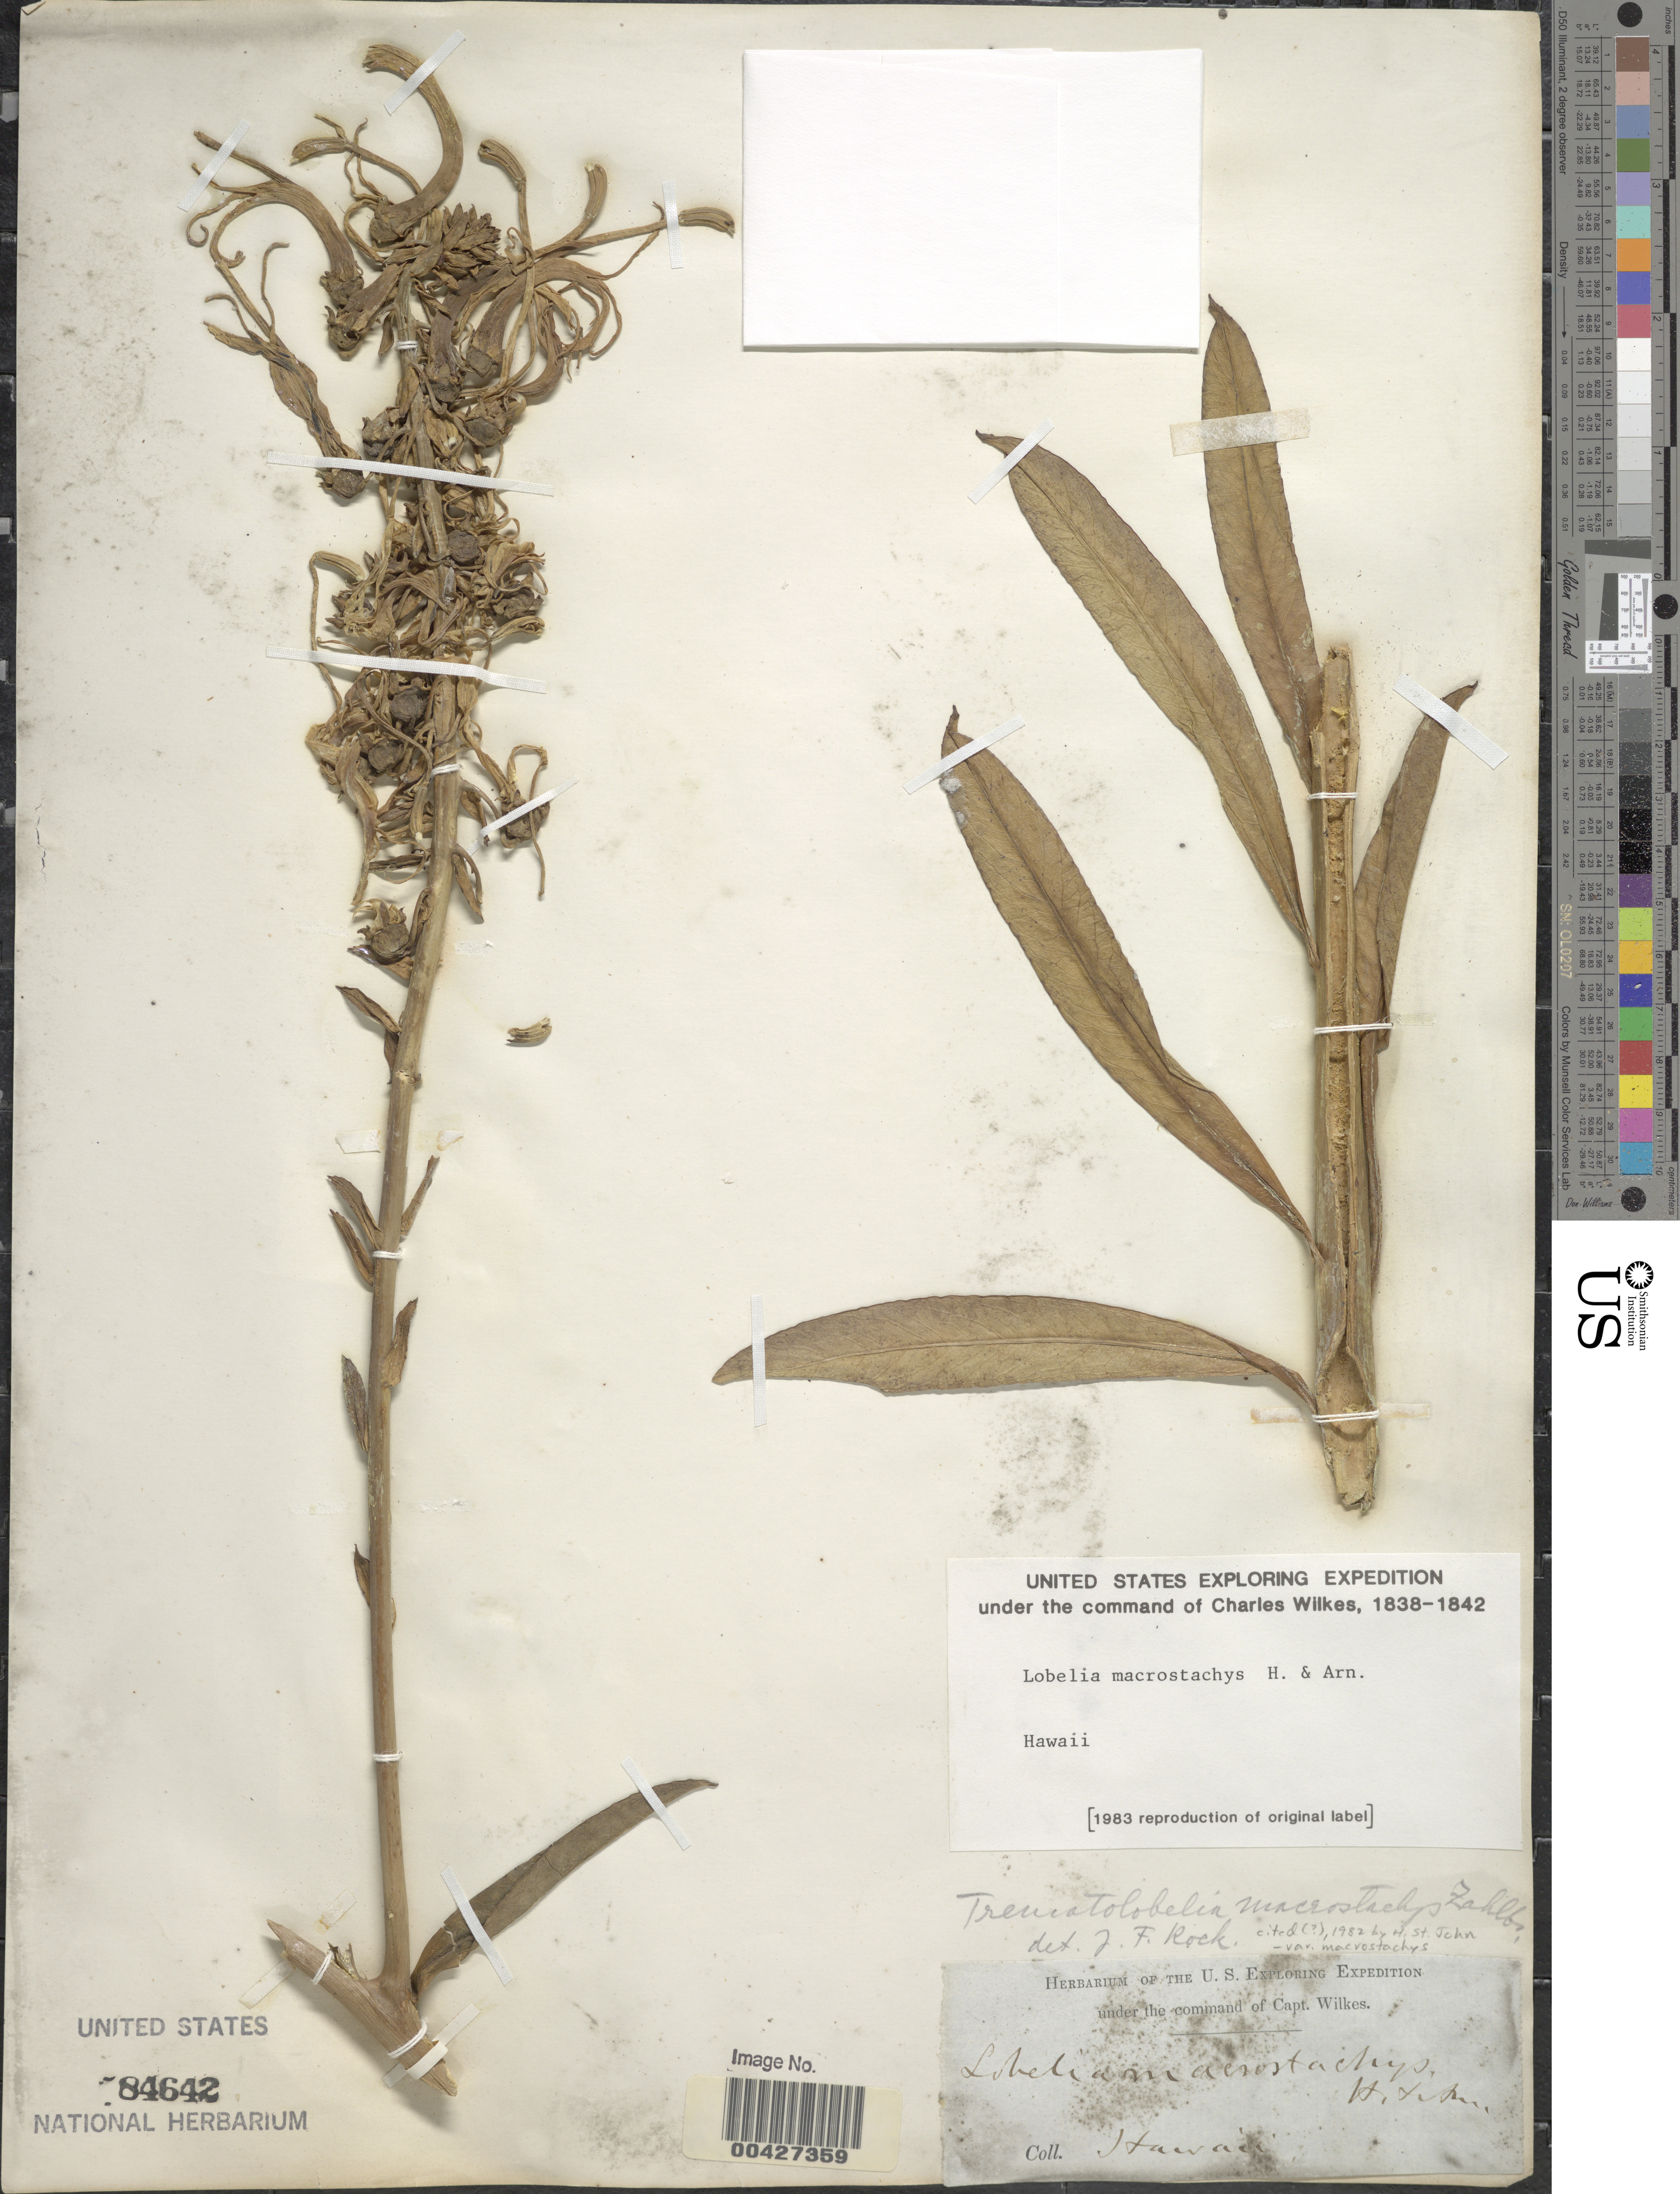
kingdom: Plantae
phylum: Tracheophyta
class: Magnoliopsida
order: Asterales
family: Campanulaceae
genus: Trematolobelia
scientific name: Trematolobelia macrostachys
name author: (Hook. & Arn.) Zahlbr. ex Rock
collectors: Wilkes Explor. Exped.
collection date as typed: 1838 to -- --- 1842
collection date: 1838/1842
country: United States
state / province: Hawaii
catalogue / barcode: US 84642